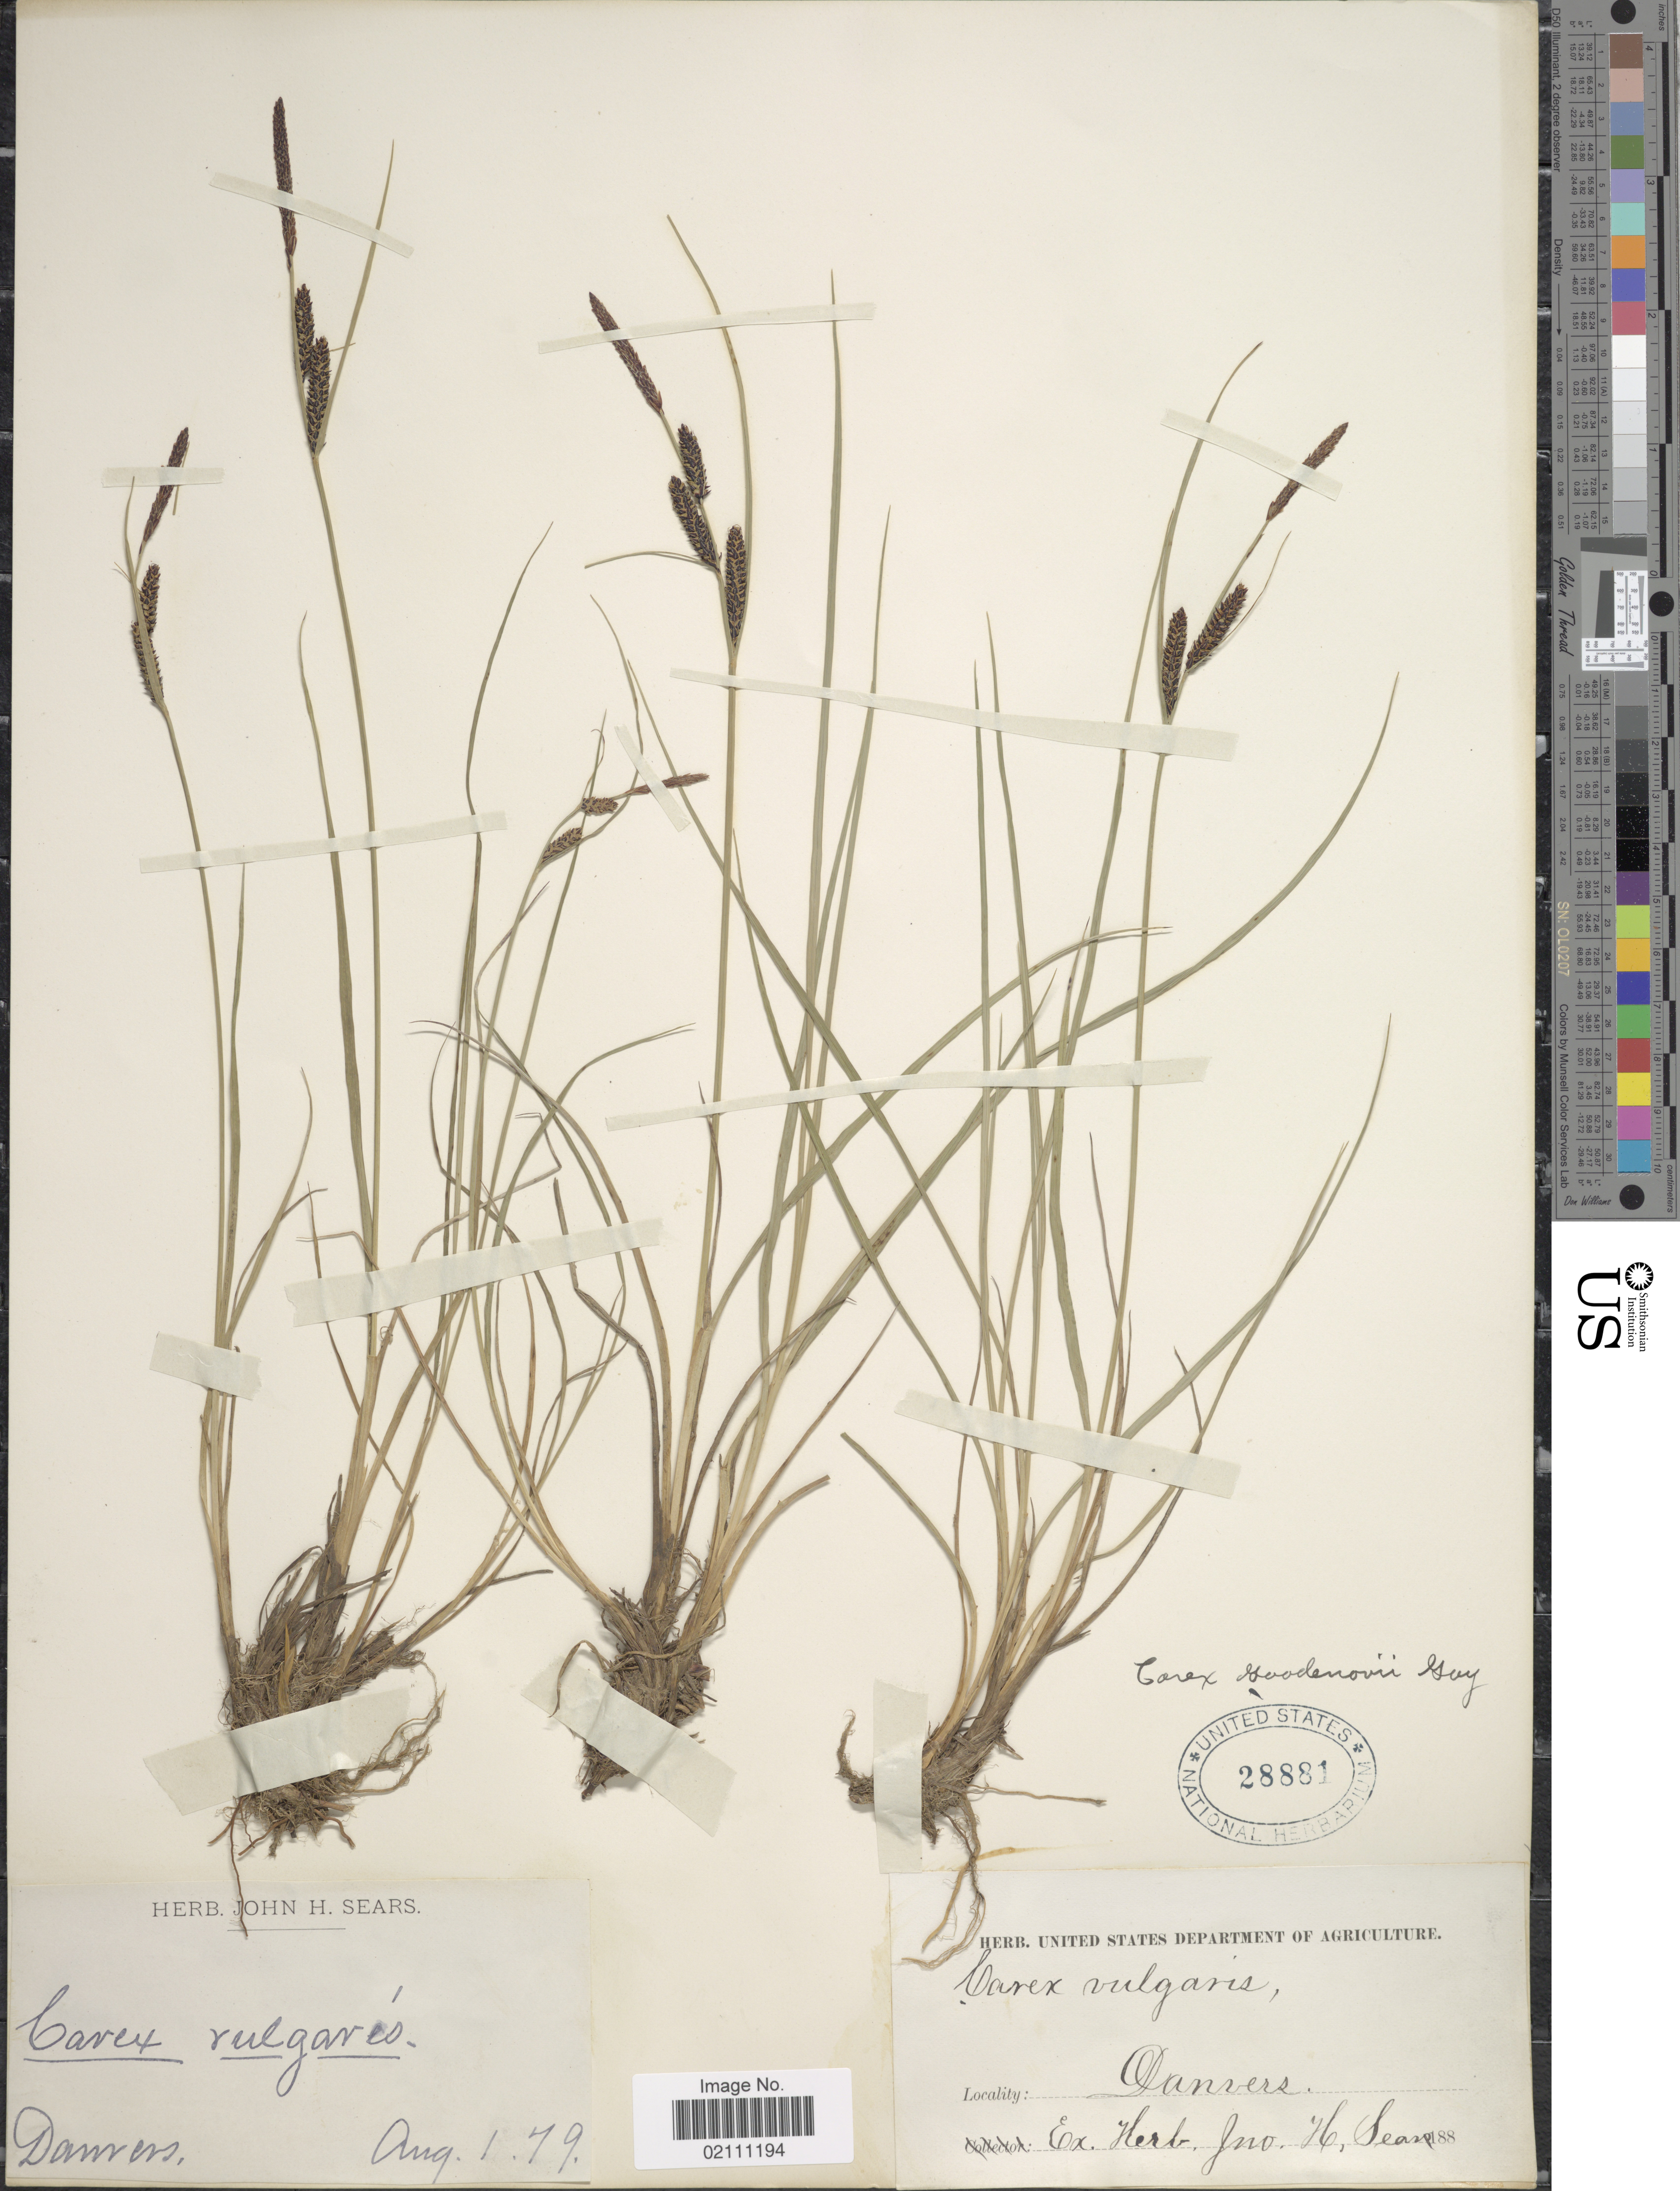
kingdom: Plantae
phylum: Tracheophyta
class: Liliopsida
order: Poales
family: Cyperaceae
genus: Carex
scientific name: Carex nigra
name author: (L.) Reichard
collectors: Ex herb. John H. Sears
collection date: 1879-08-01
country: United States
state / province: Massachusetts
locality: Danvers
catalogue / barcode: US 28881